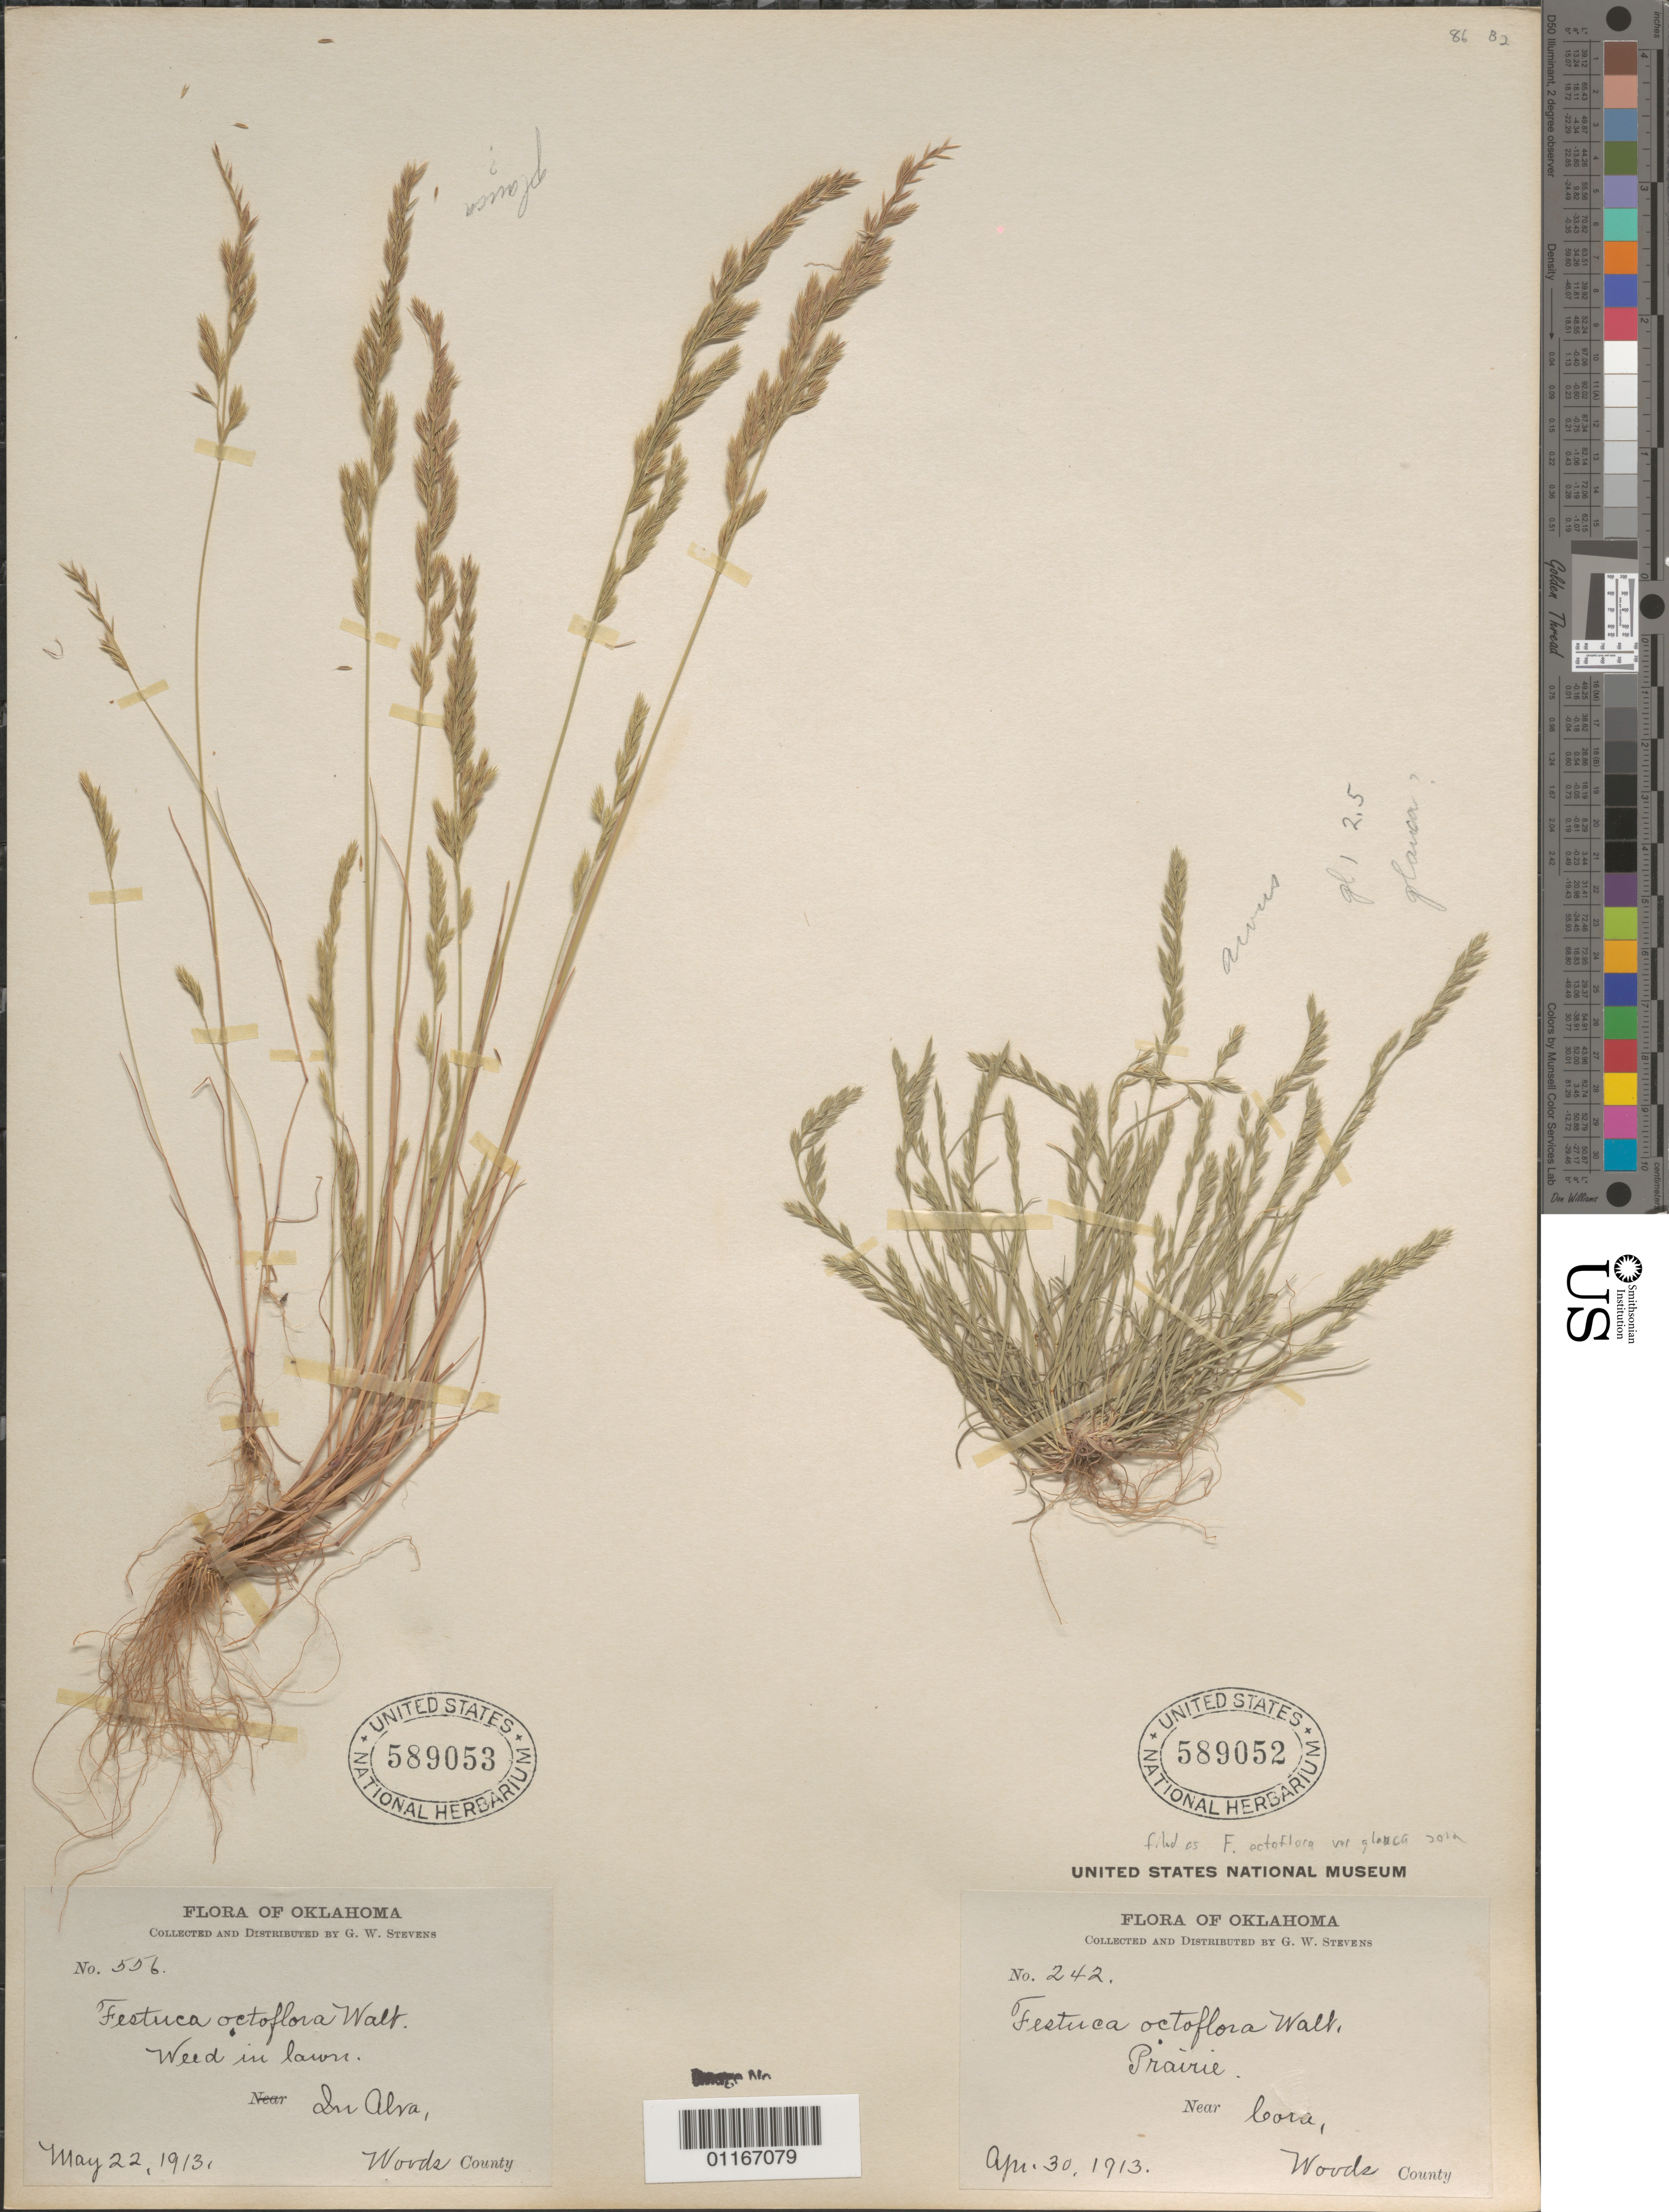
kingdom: Plantae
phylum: Tracheophyta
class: Liliopsida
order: Poales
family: Poaceae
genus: Festuca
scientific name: Festuca octoflora var. glauca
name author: (Nutt.) Fernald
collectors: G. Stevens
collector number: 242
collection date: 1913-04-30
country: United States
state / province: Oklahoma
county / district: Woods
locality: Near Loora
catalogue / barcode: US 589052